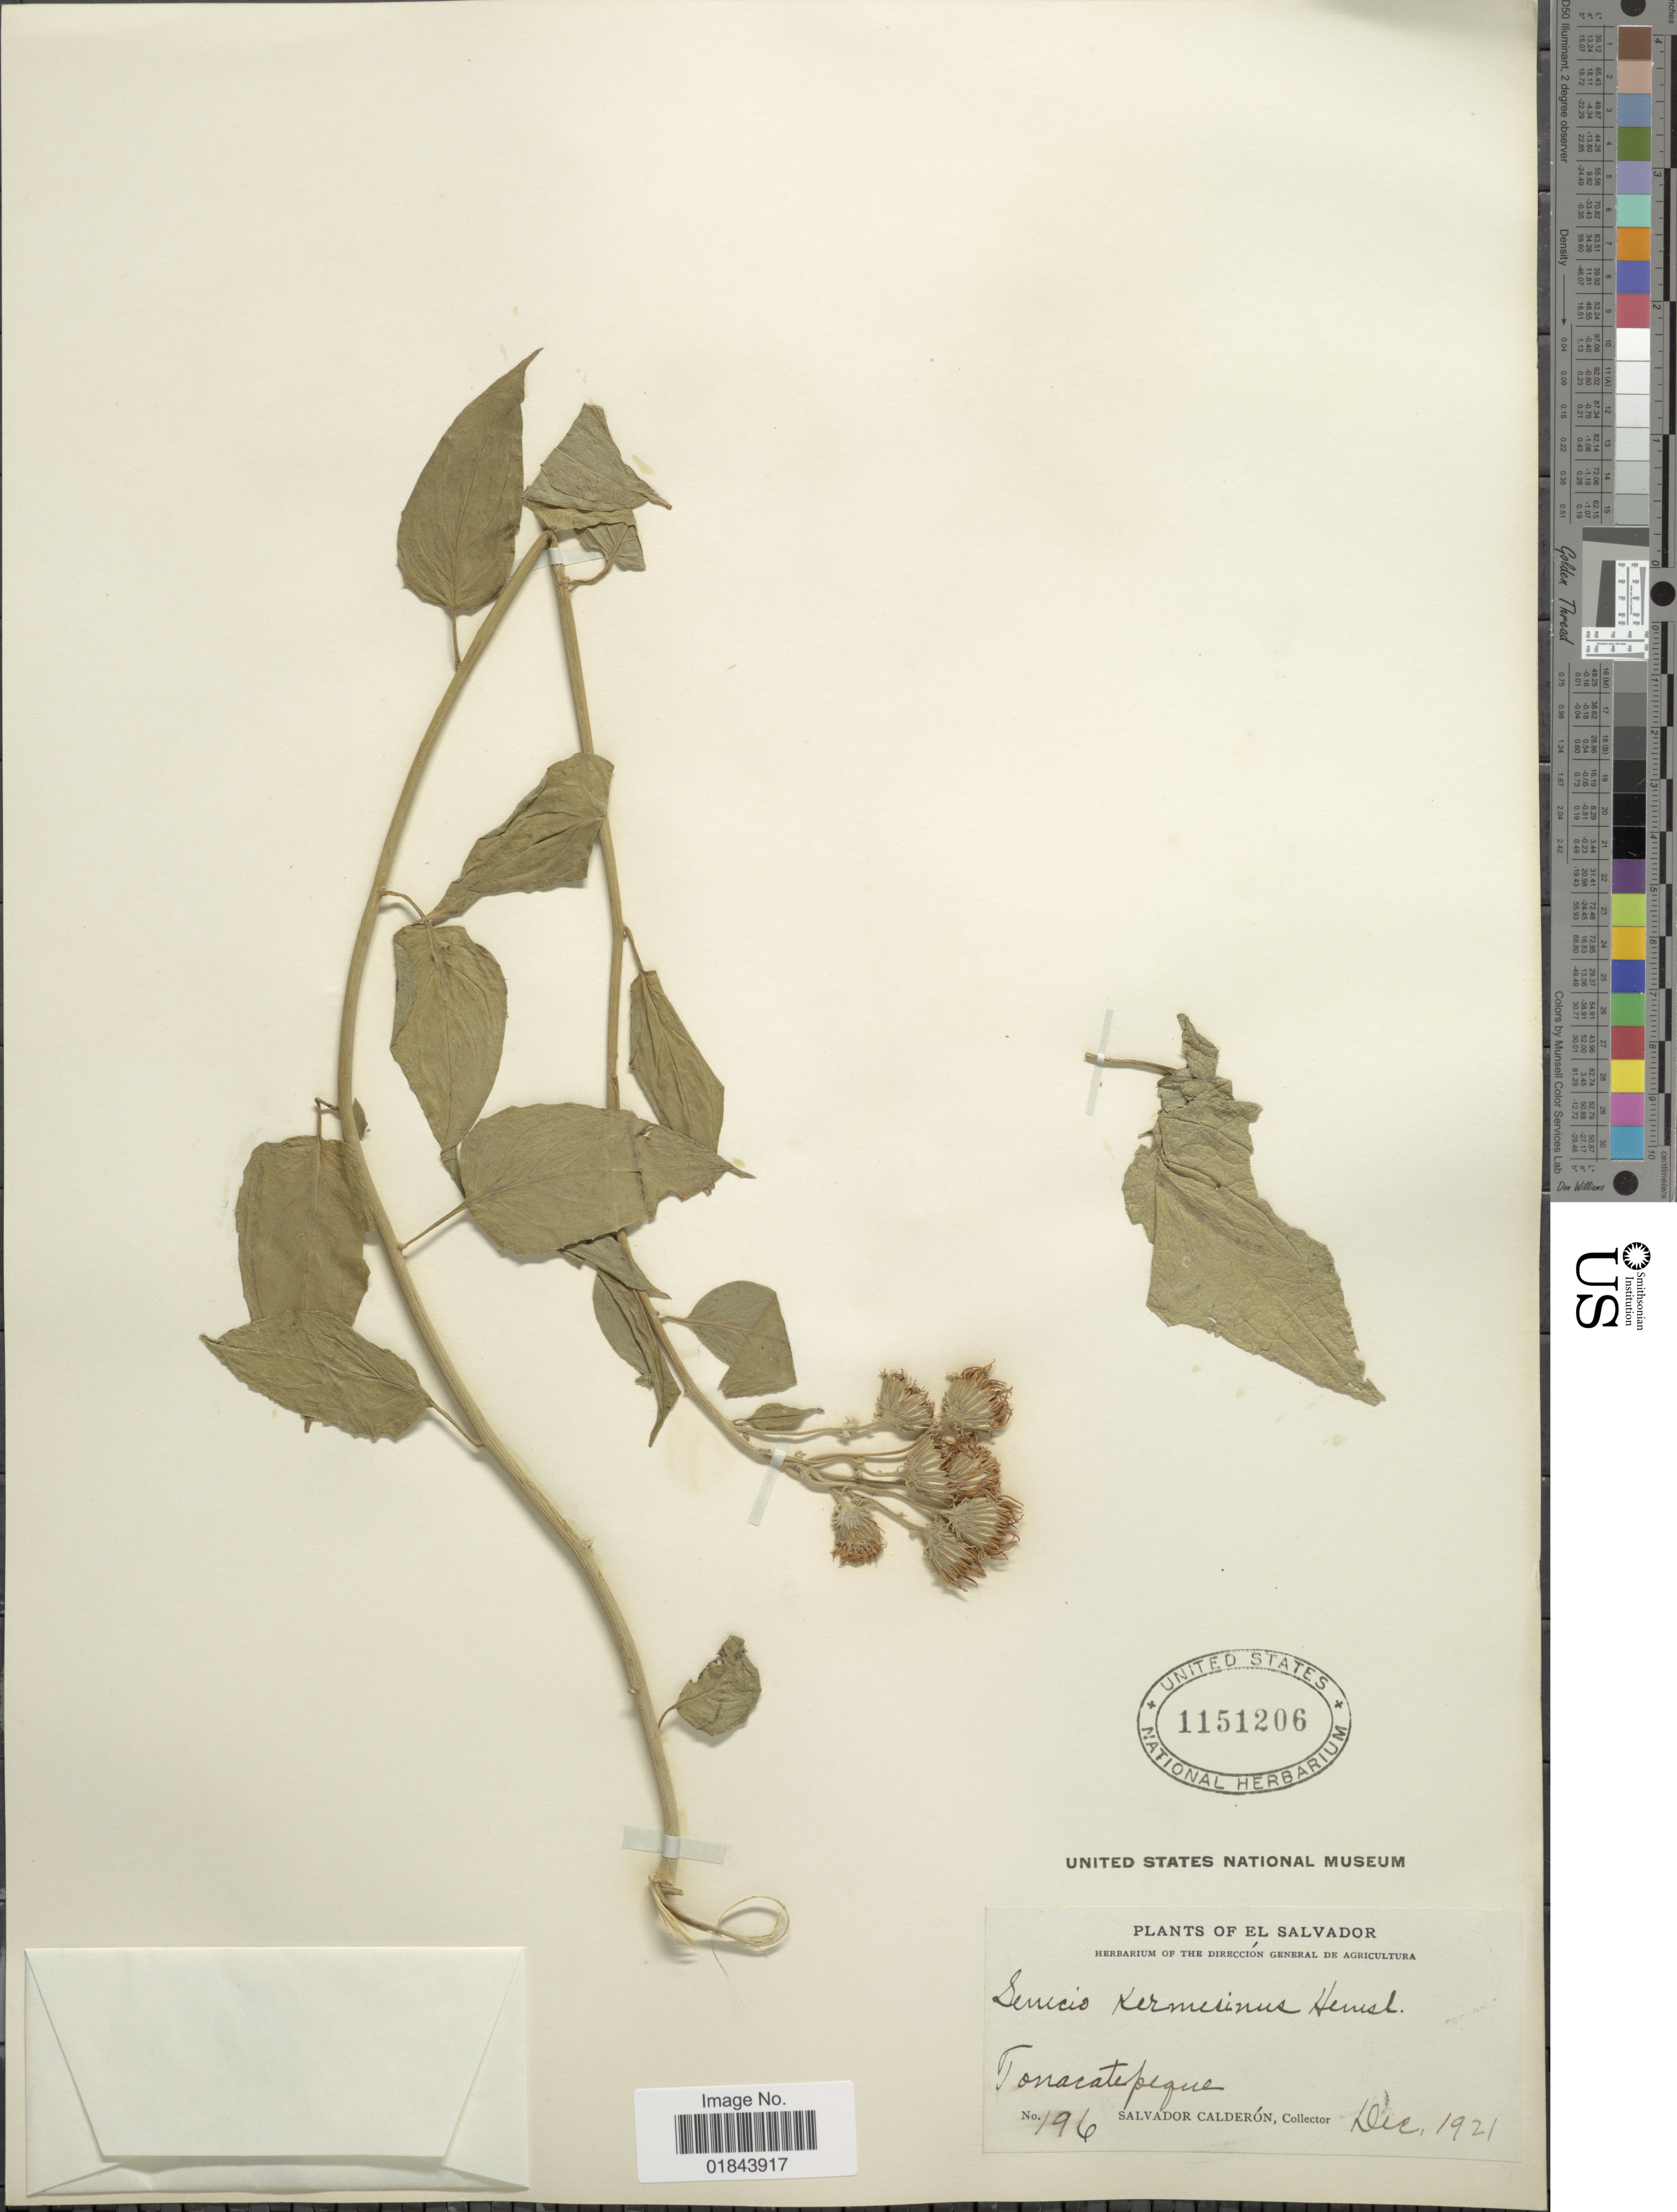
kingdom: Plantae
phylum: Tracheophyta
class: Magnoliopsida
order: Asterales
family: Asteraceae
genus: Pseudogynoxys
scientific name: Pseudogynoxys haenkei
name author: (DC.) Cabrera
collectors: S. Calderón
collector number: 196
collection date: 1921-12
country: El Salvador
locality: Tonacatepeque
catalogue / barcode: US 1151206